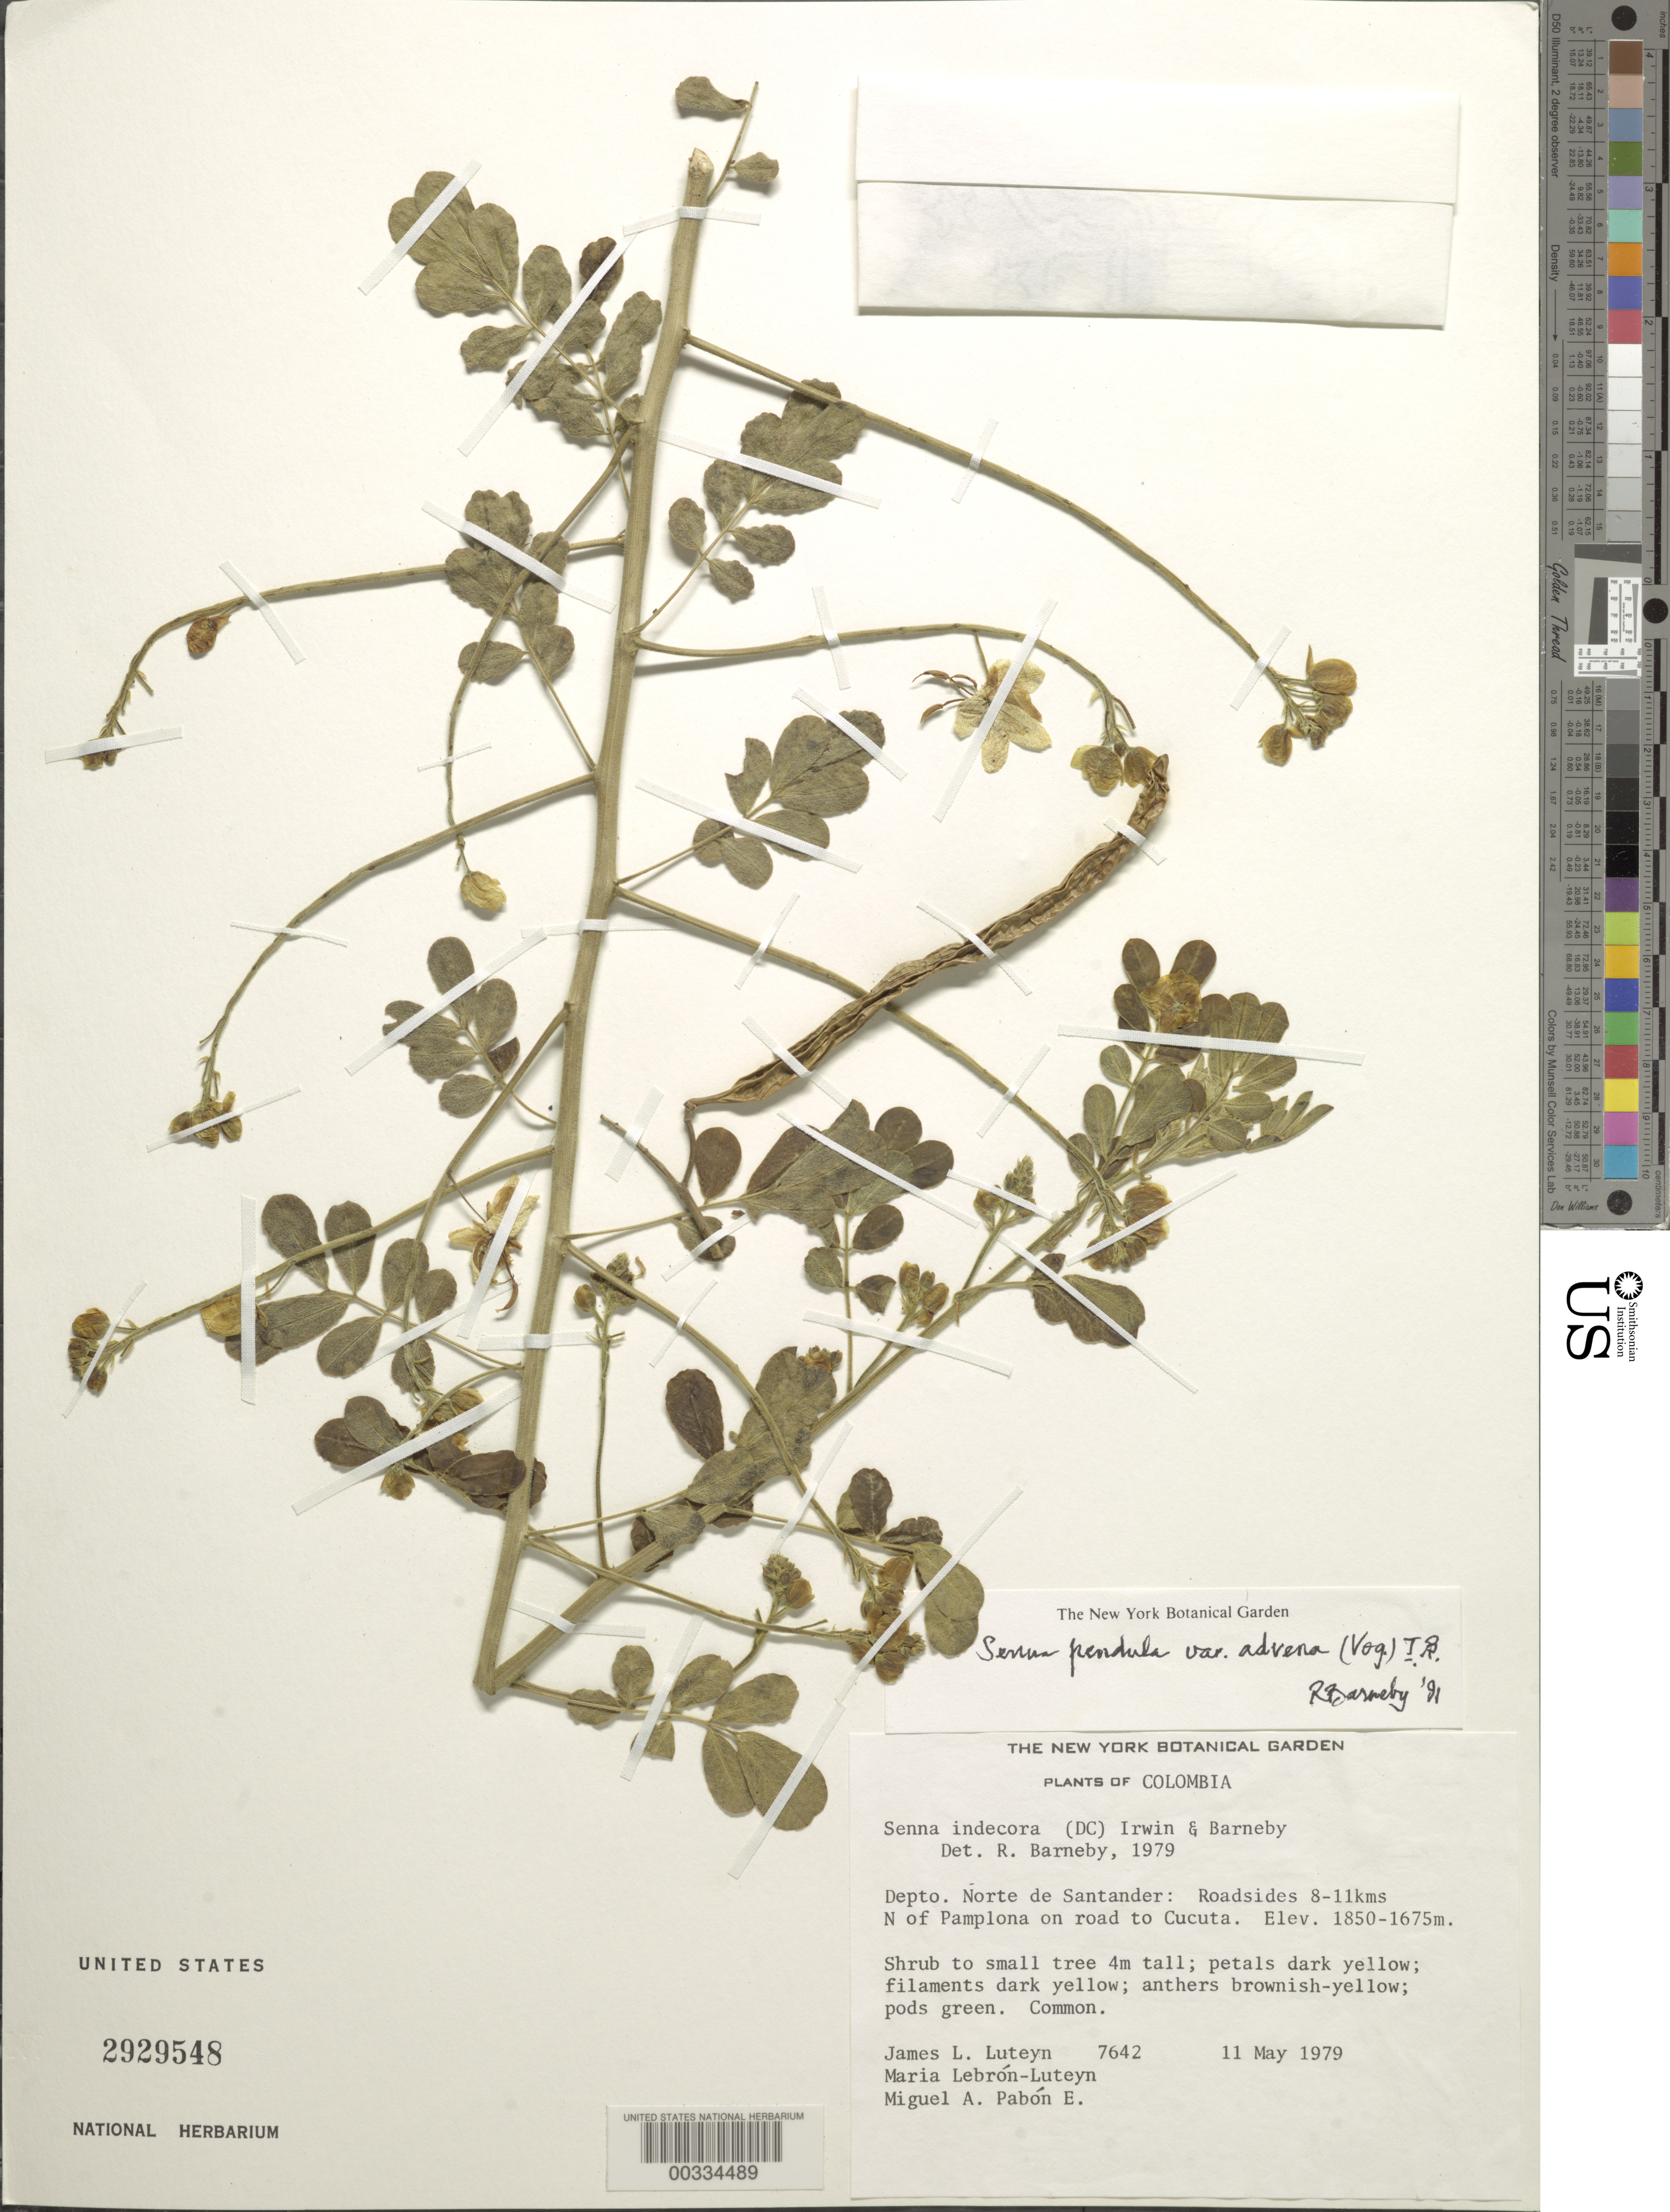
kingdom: Plantae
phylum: Tracheophyta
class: Magnoliopsida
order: Fabales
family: Fabaceae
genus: Senna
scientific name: Senna pendula var. advena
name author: (Vogel) H.S. Irwin & Barneby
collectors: J. L. Luteyn, M. L. Lebrón-Luteyn & M. A. Pabon E.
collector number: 7642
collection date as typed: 11 May 1979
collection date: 1979-05-11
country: Colombia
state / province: Norte de Santander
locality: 8-11 km N of Pamplona on road to Cucuta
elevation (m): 1675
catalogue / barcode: US 2929548